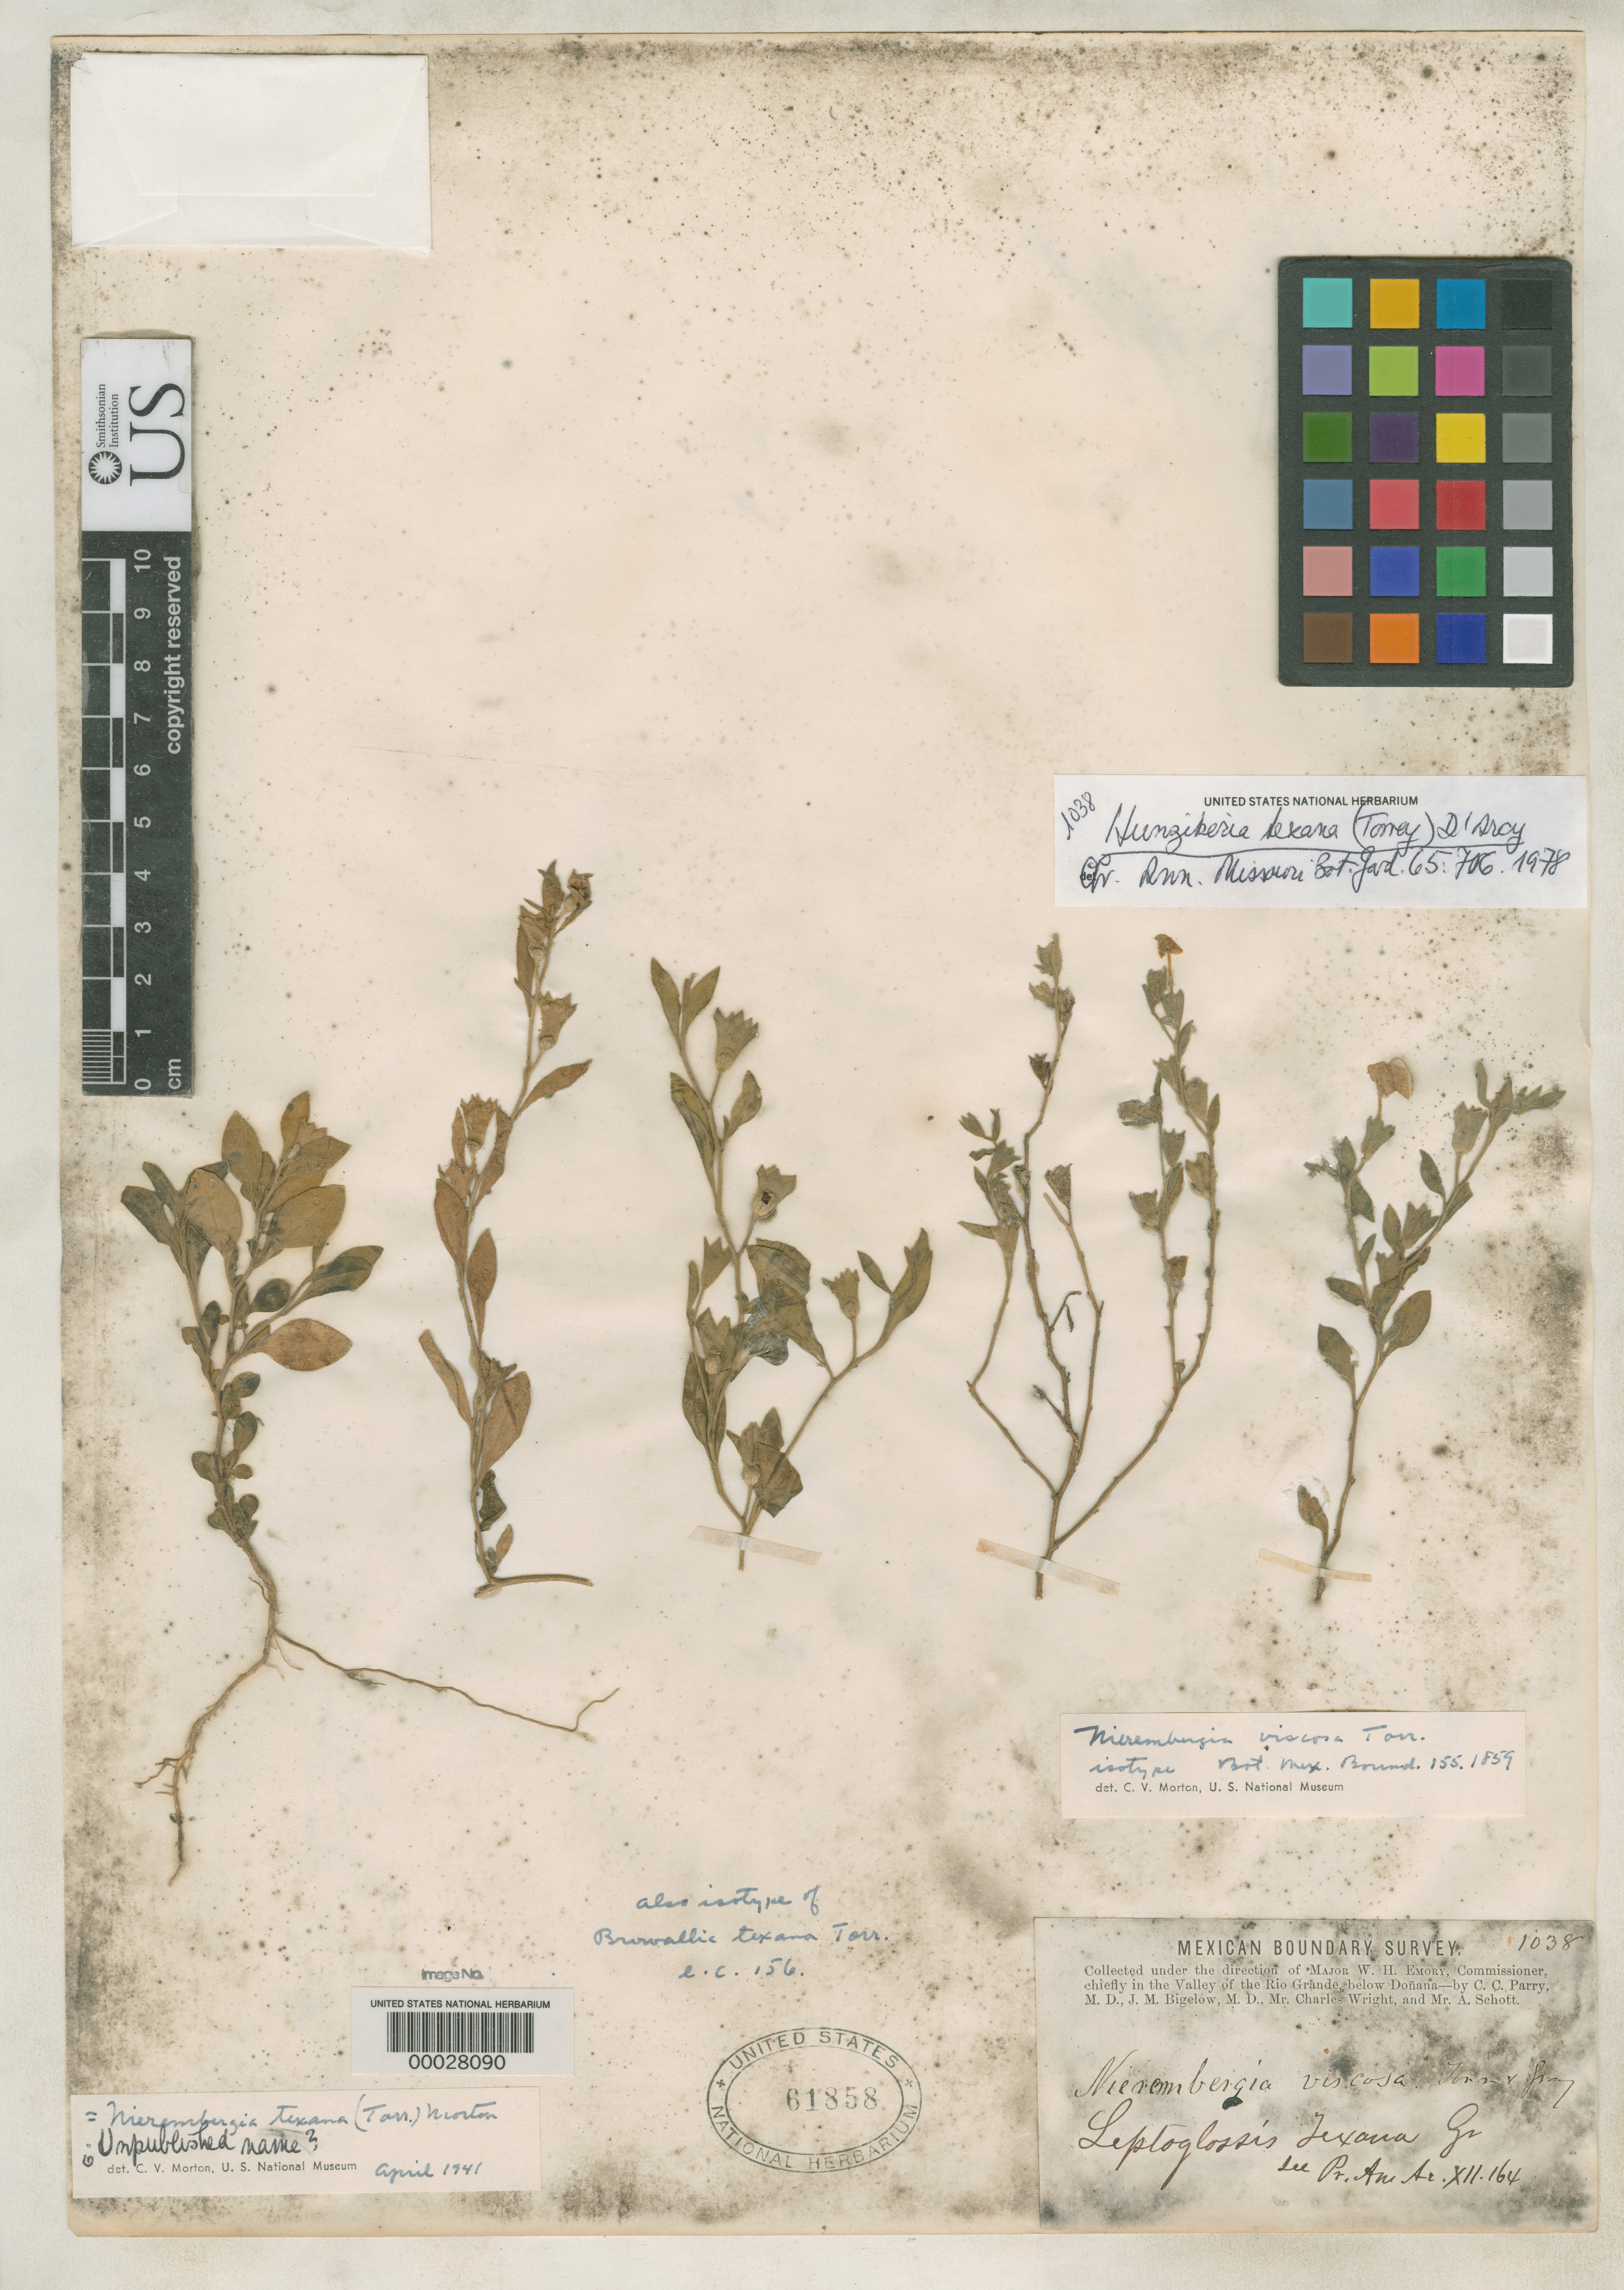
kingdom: Plantae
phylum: Tracheophyta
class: Magnoliopsida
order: Solanales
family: Solanaceae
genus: Nierembergia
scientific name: Nierembergia viscosa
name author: Torr. in Emory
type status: Isotype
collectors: Mexican Boundary Survey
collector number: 1038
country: United States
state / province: Texas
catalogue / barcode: US 61858